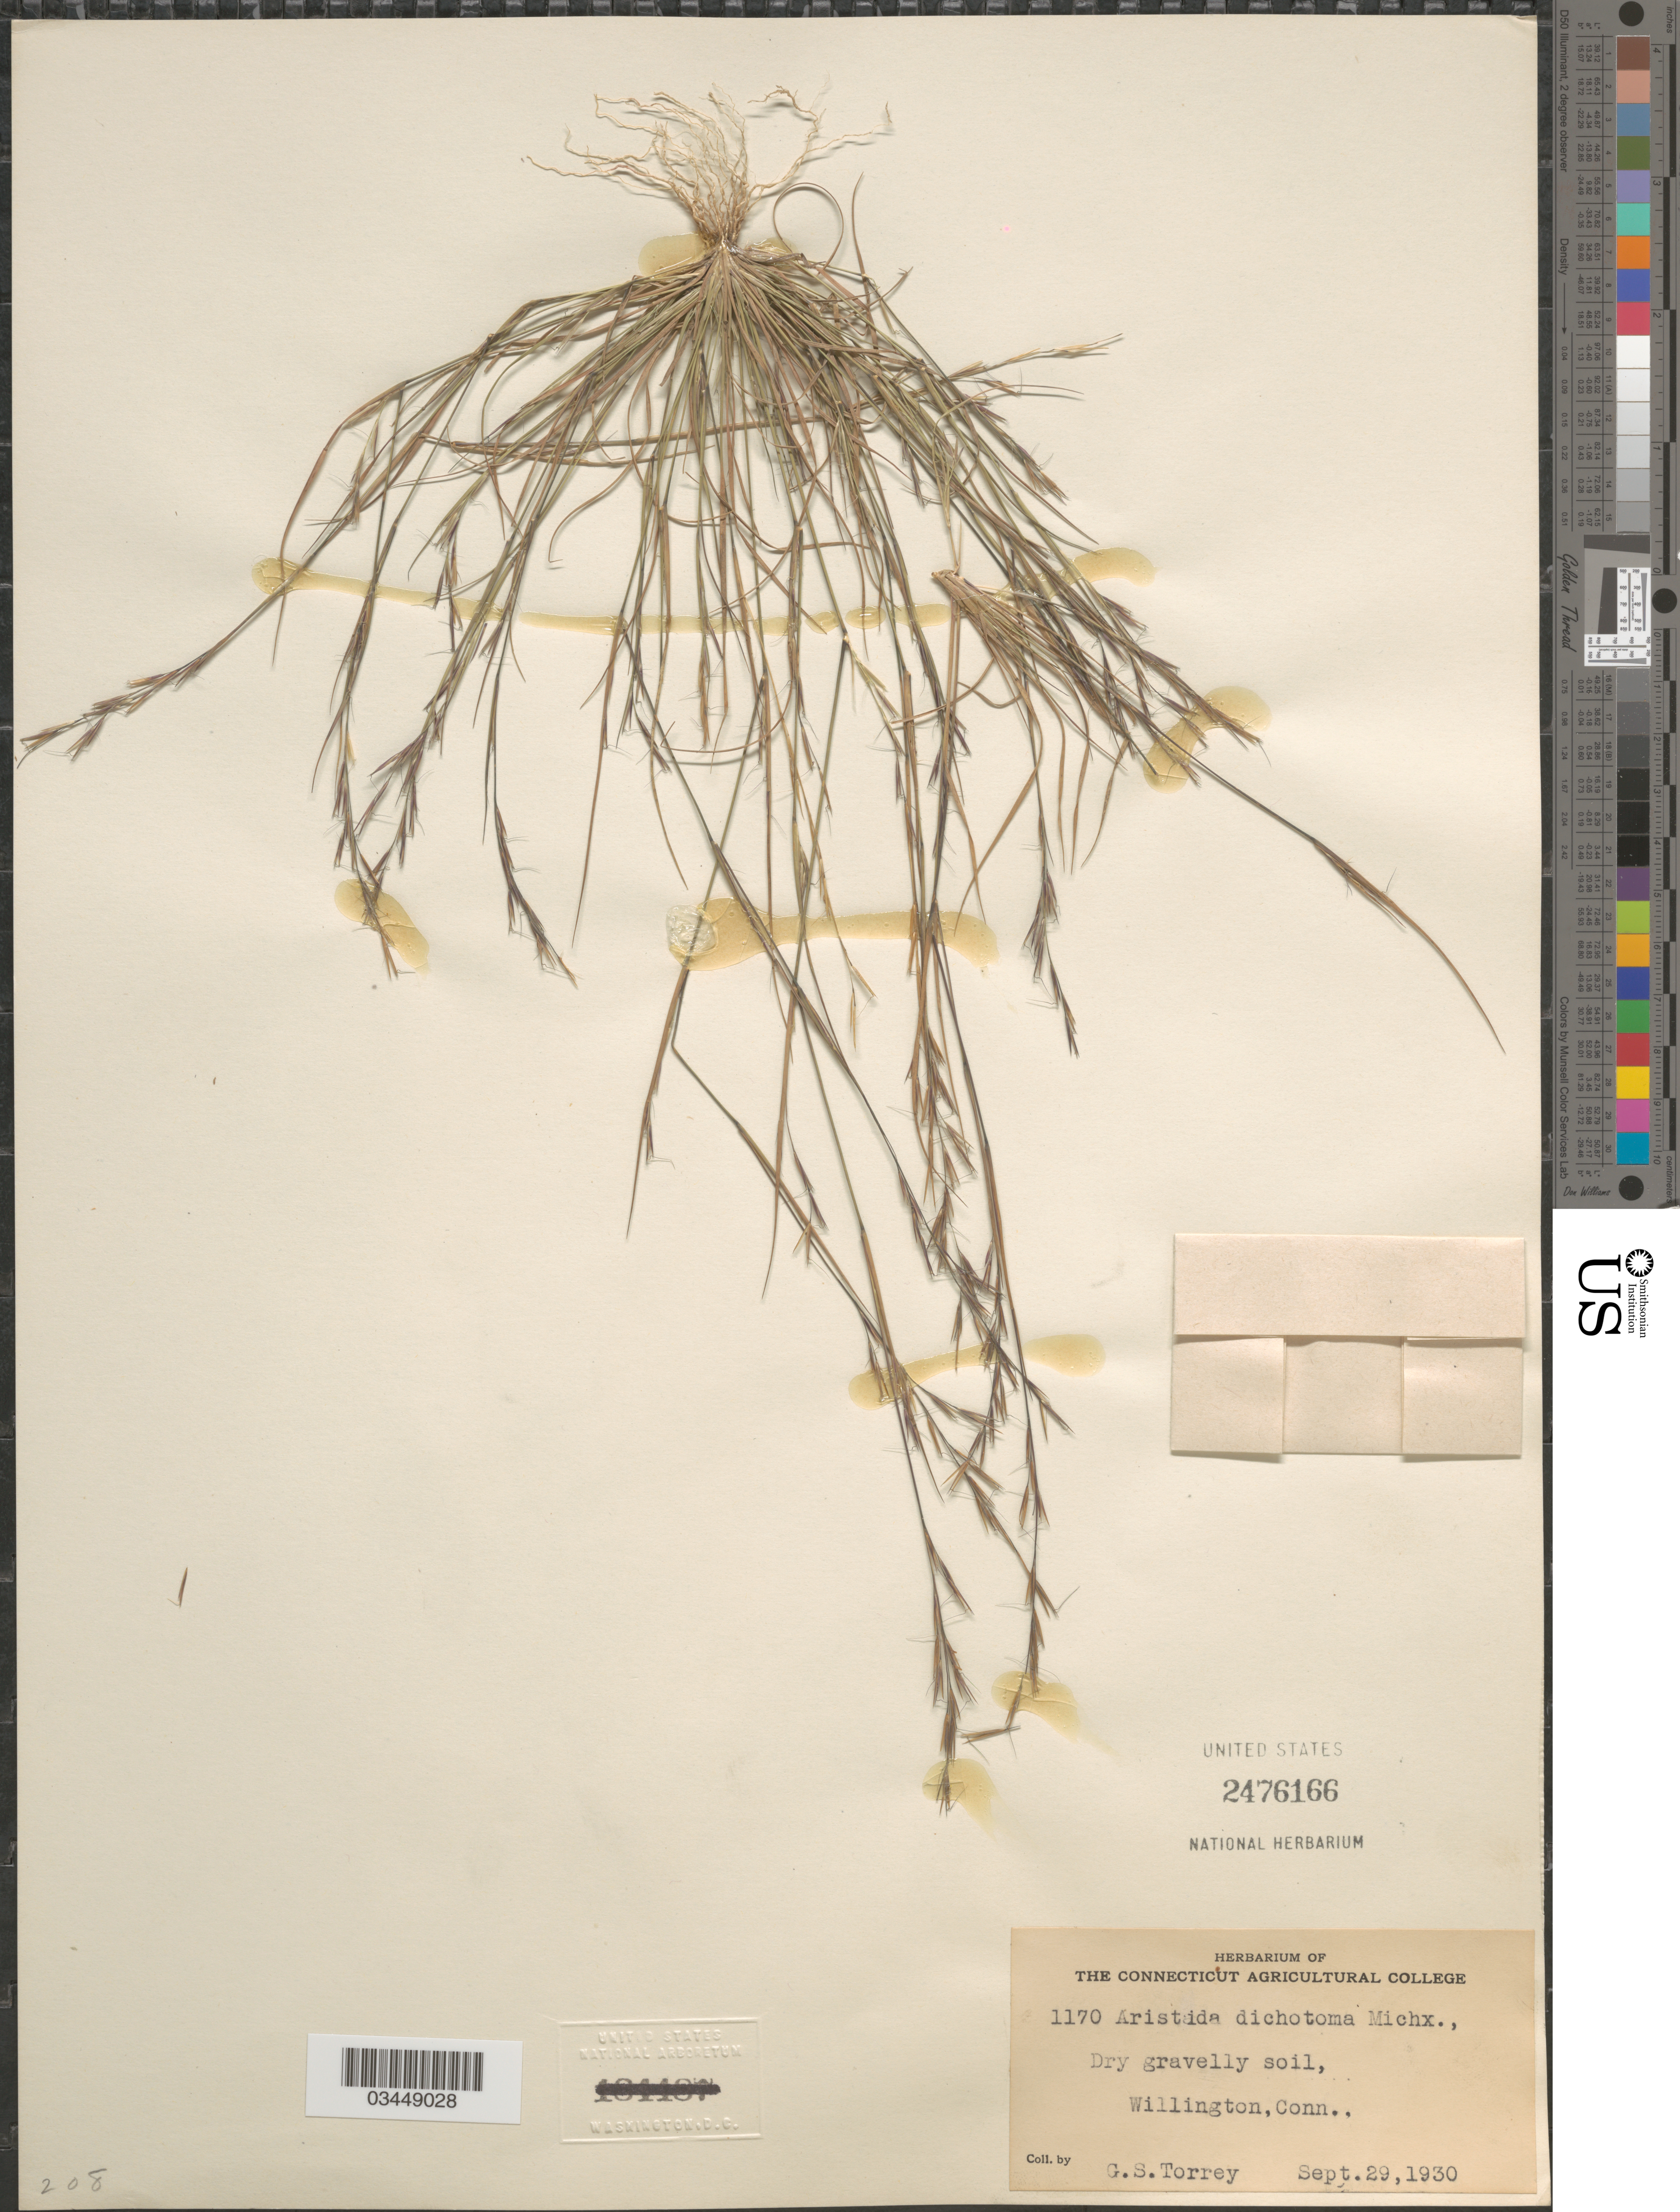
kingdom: Plantae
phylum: Tracheophyta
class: Liliopsida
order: Poales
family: Poaceae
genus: Aristida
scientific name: Aristida dichotoma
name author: Michx.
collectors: G. S. Torrey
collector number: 1170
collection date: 1930-09-29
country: United States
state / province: Connecticut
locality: Dry gravelly soil, Willington.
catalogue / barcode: US 2476166